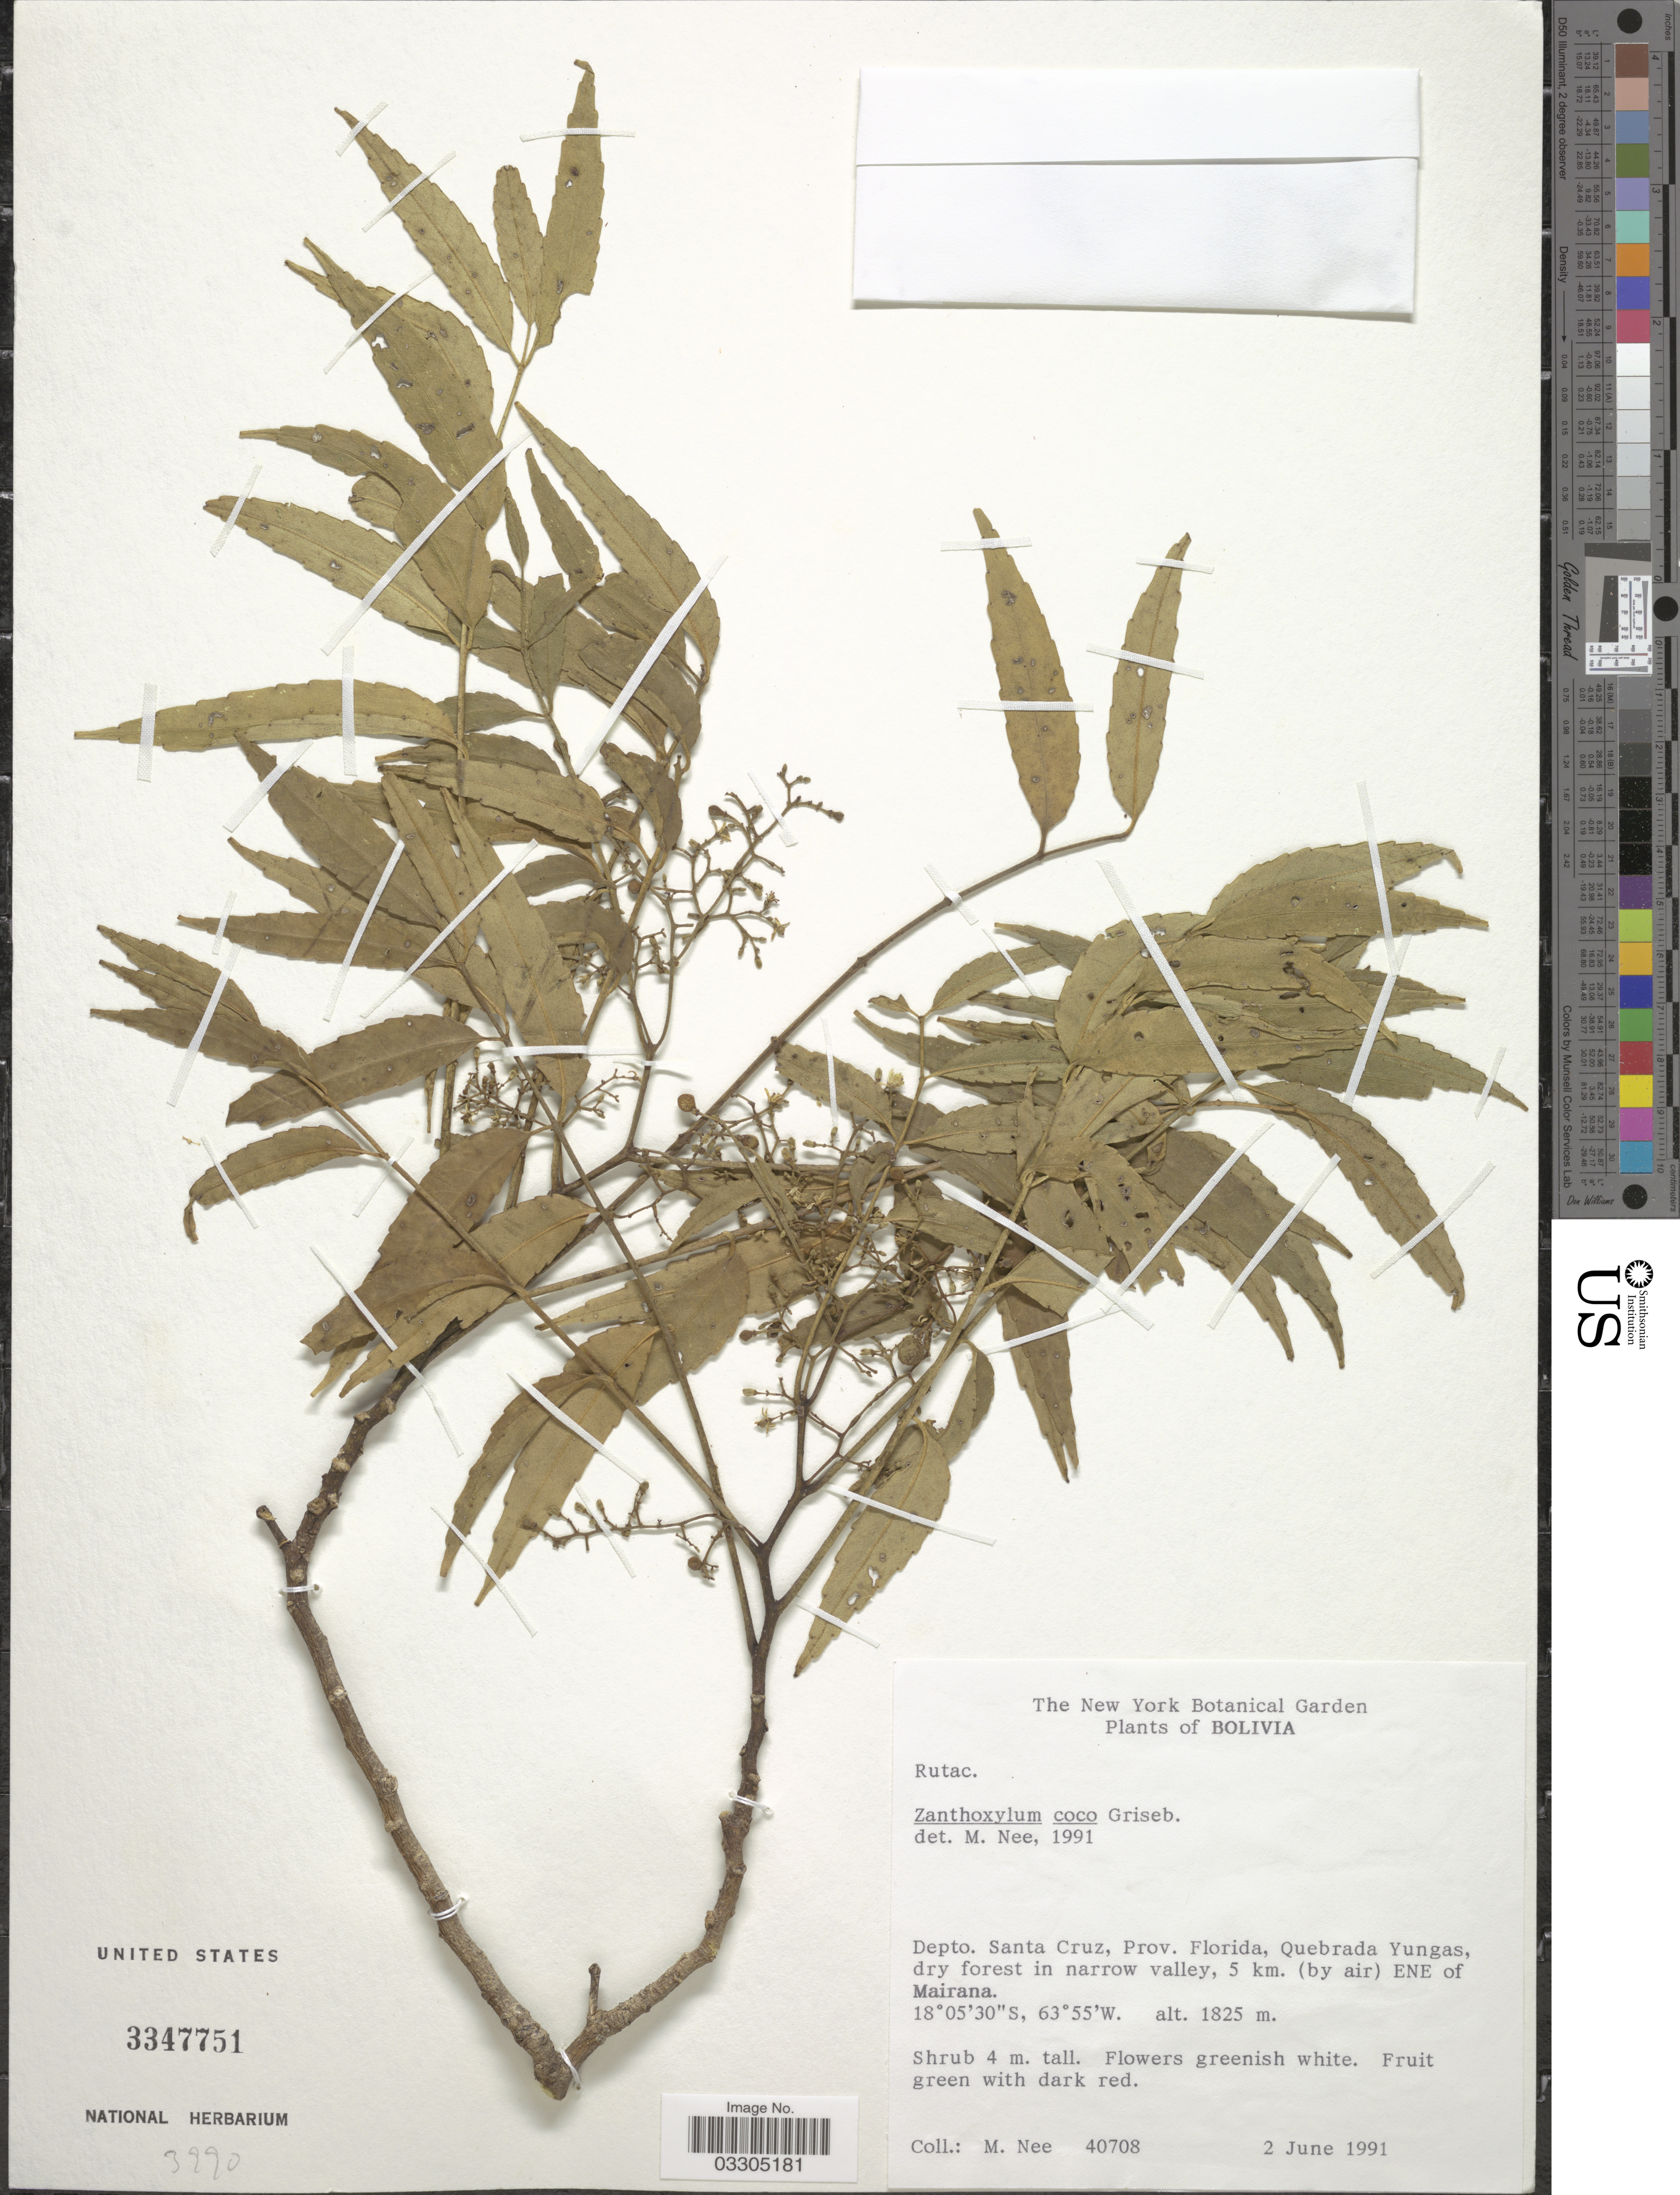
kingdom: Plantae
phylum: Tracheophyta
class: Magnoliopsida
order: Sapindales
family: Rutaceae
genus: Zanthoxylum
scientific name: Zanthoxylum coco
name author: Hook. & Arn.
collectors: M. Nee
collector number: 40708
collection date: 1991-06-02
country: Bolivia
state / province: Santa Cruz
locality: Depto. Santa Cruz, Prov. Florida, Quebrada Yungas, dry forest in narrow valley, 5 km. (by air) ENE of Mairana.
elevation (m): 1825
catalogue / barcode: US 3347751